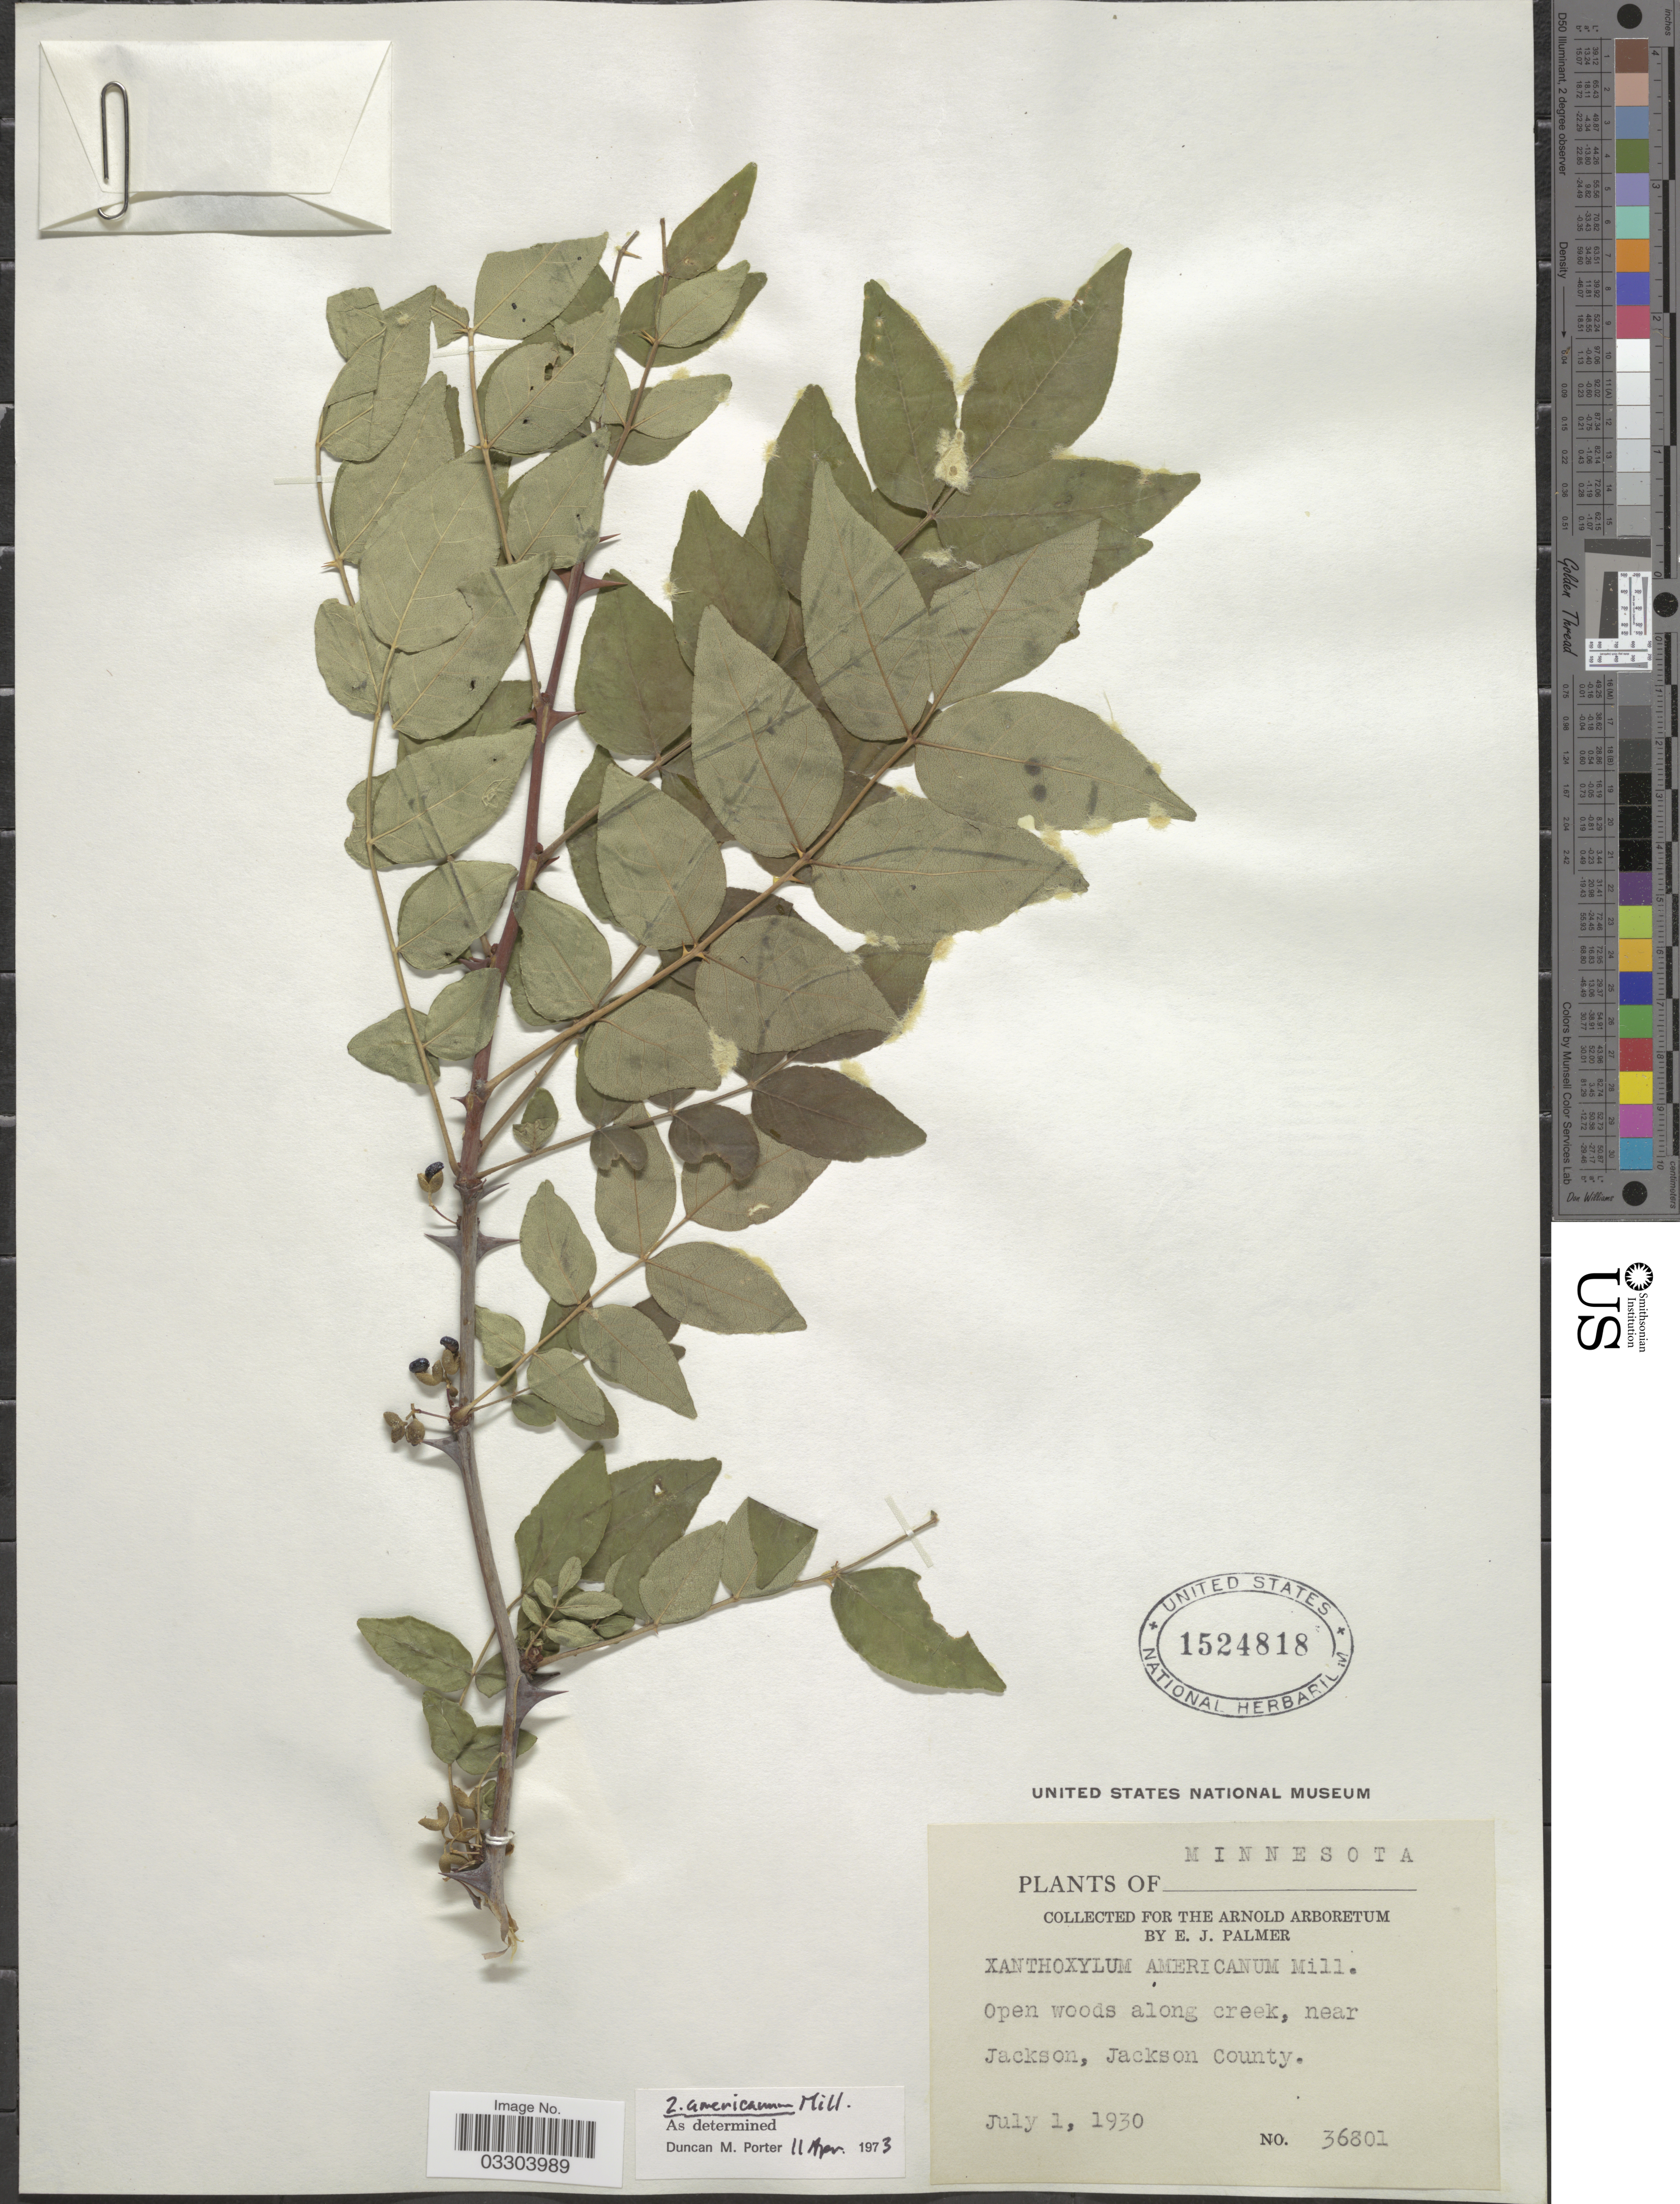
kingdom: Plantae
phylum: Tracheophyta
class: Magnoliopsida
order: Sapindales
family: Rutaceae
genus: Zanthoxylum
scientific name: Zanthoxylum americanum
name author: Mill.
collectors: E. J. Palmer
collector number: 36801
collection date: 1930-07-01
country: United States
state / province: Minnesota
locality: Near Jackson, Jackson County.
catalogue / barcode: US 1524818